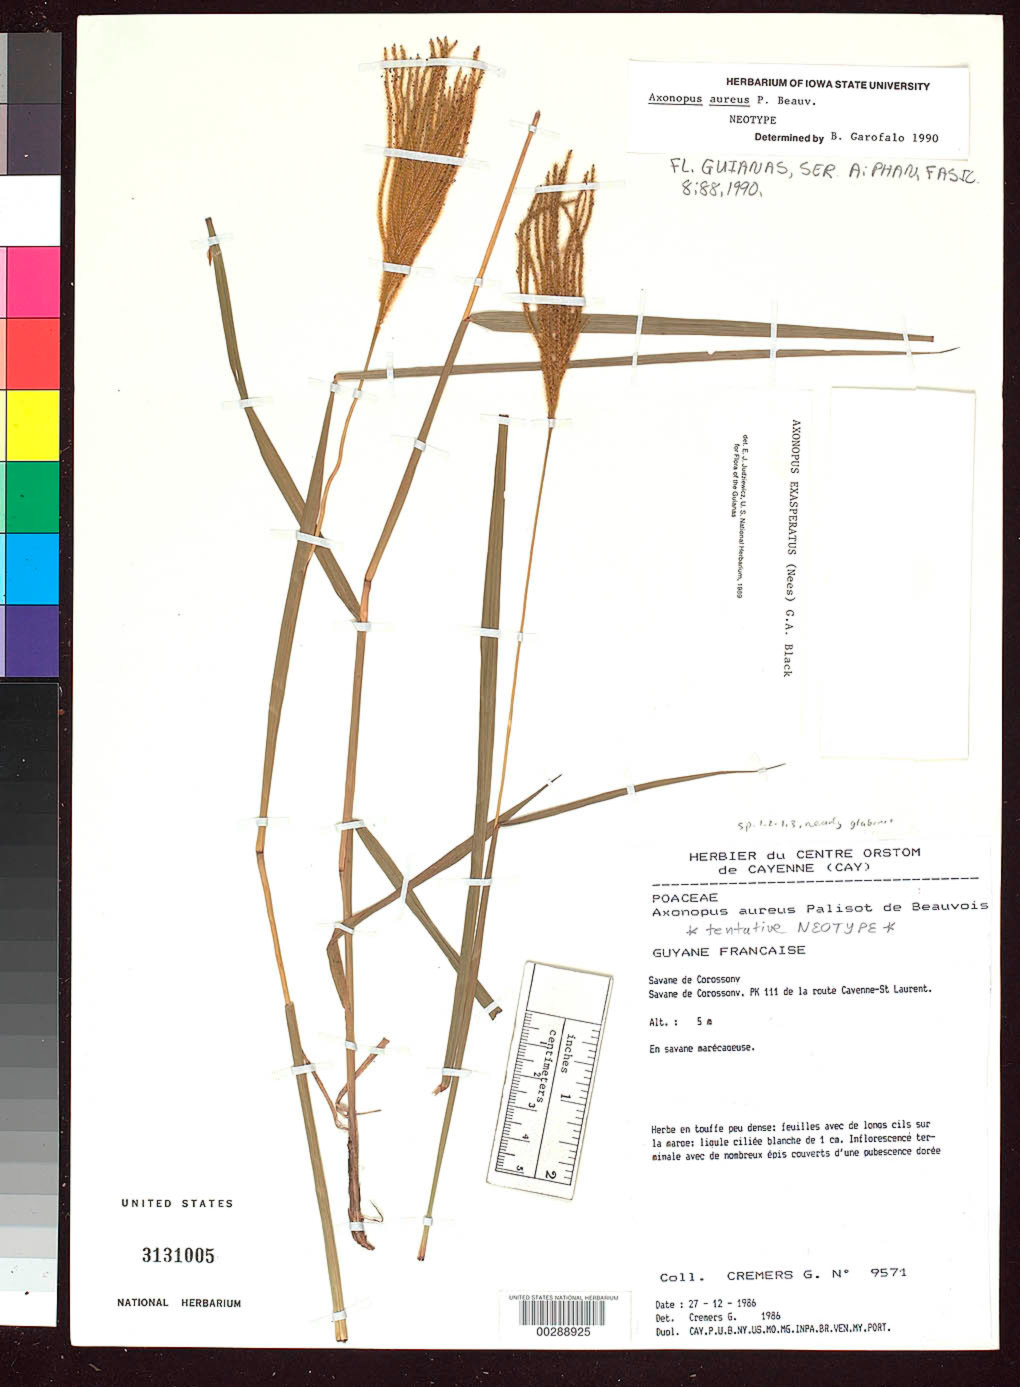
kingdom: Plantae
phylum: Tracheophyta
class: Liliopsida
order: Poales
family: Poaceae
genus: Axonopus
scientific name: Axonopus aureus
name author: P. Beauv.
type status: Neotype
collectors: G. Cremers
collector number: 9571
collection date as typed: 27 Dec 1986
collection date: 1986-12-27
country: French Guiana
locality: Corossony savanna, pk 111 de La route Cayenne-St. Laurent.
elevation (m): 5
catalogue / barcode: US 3131005